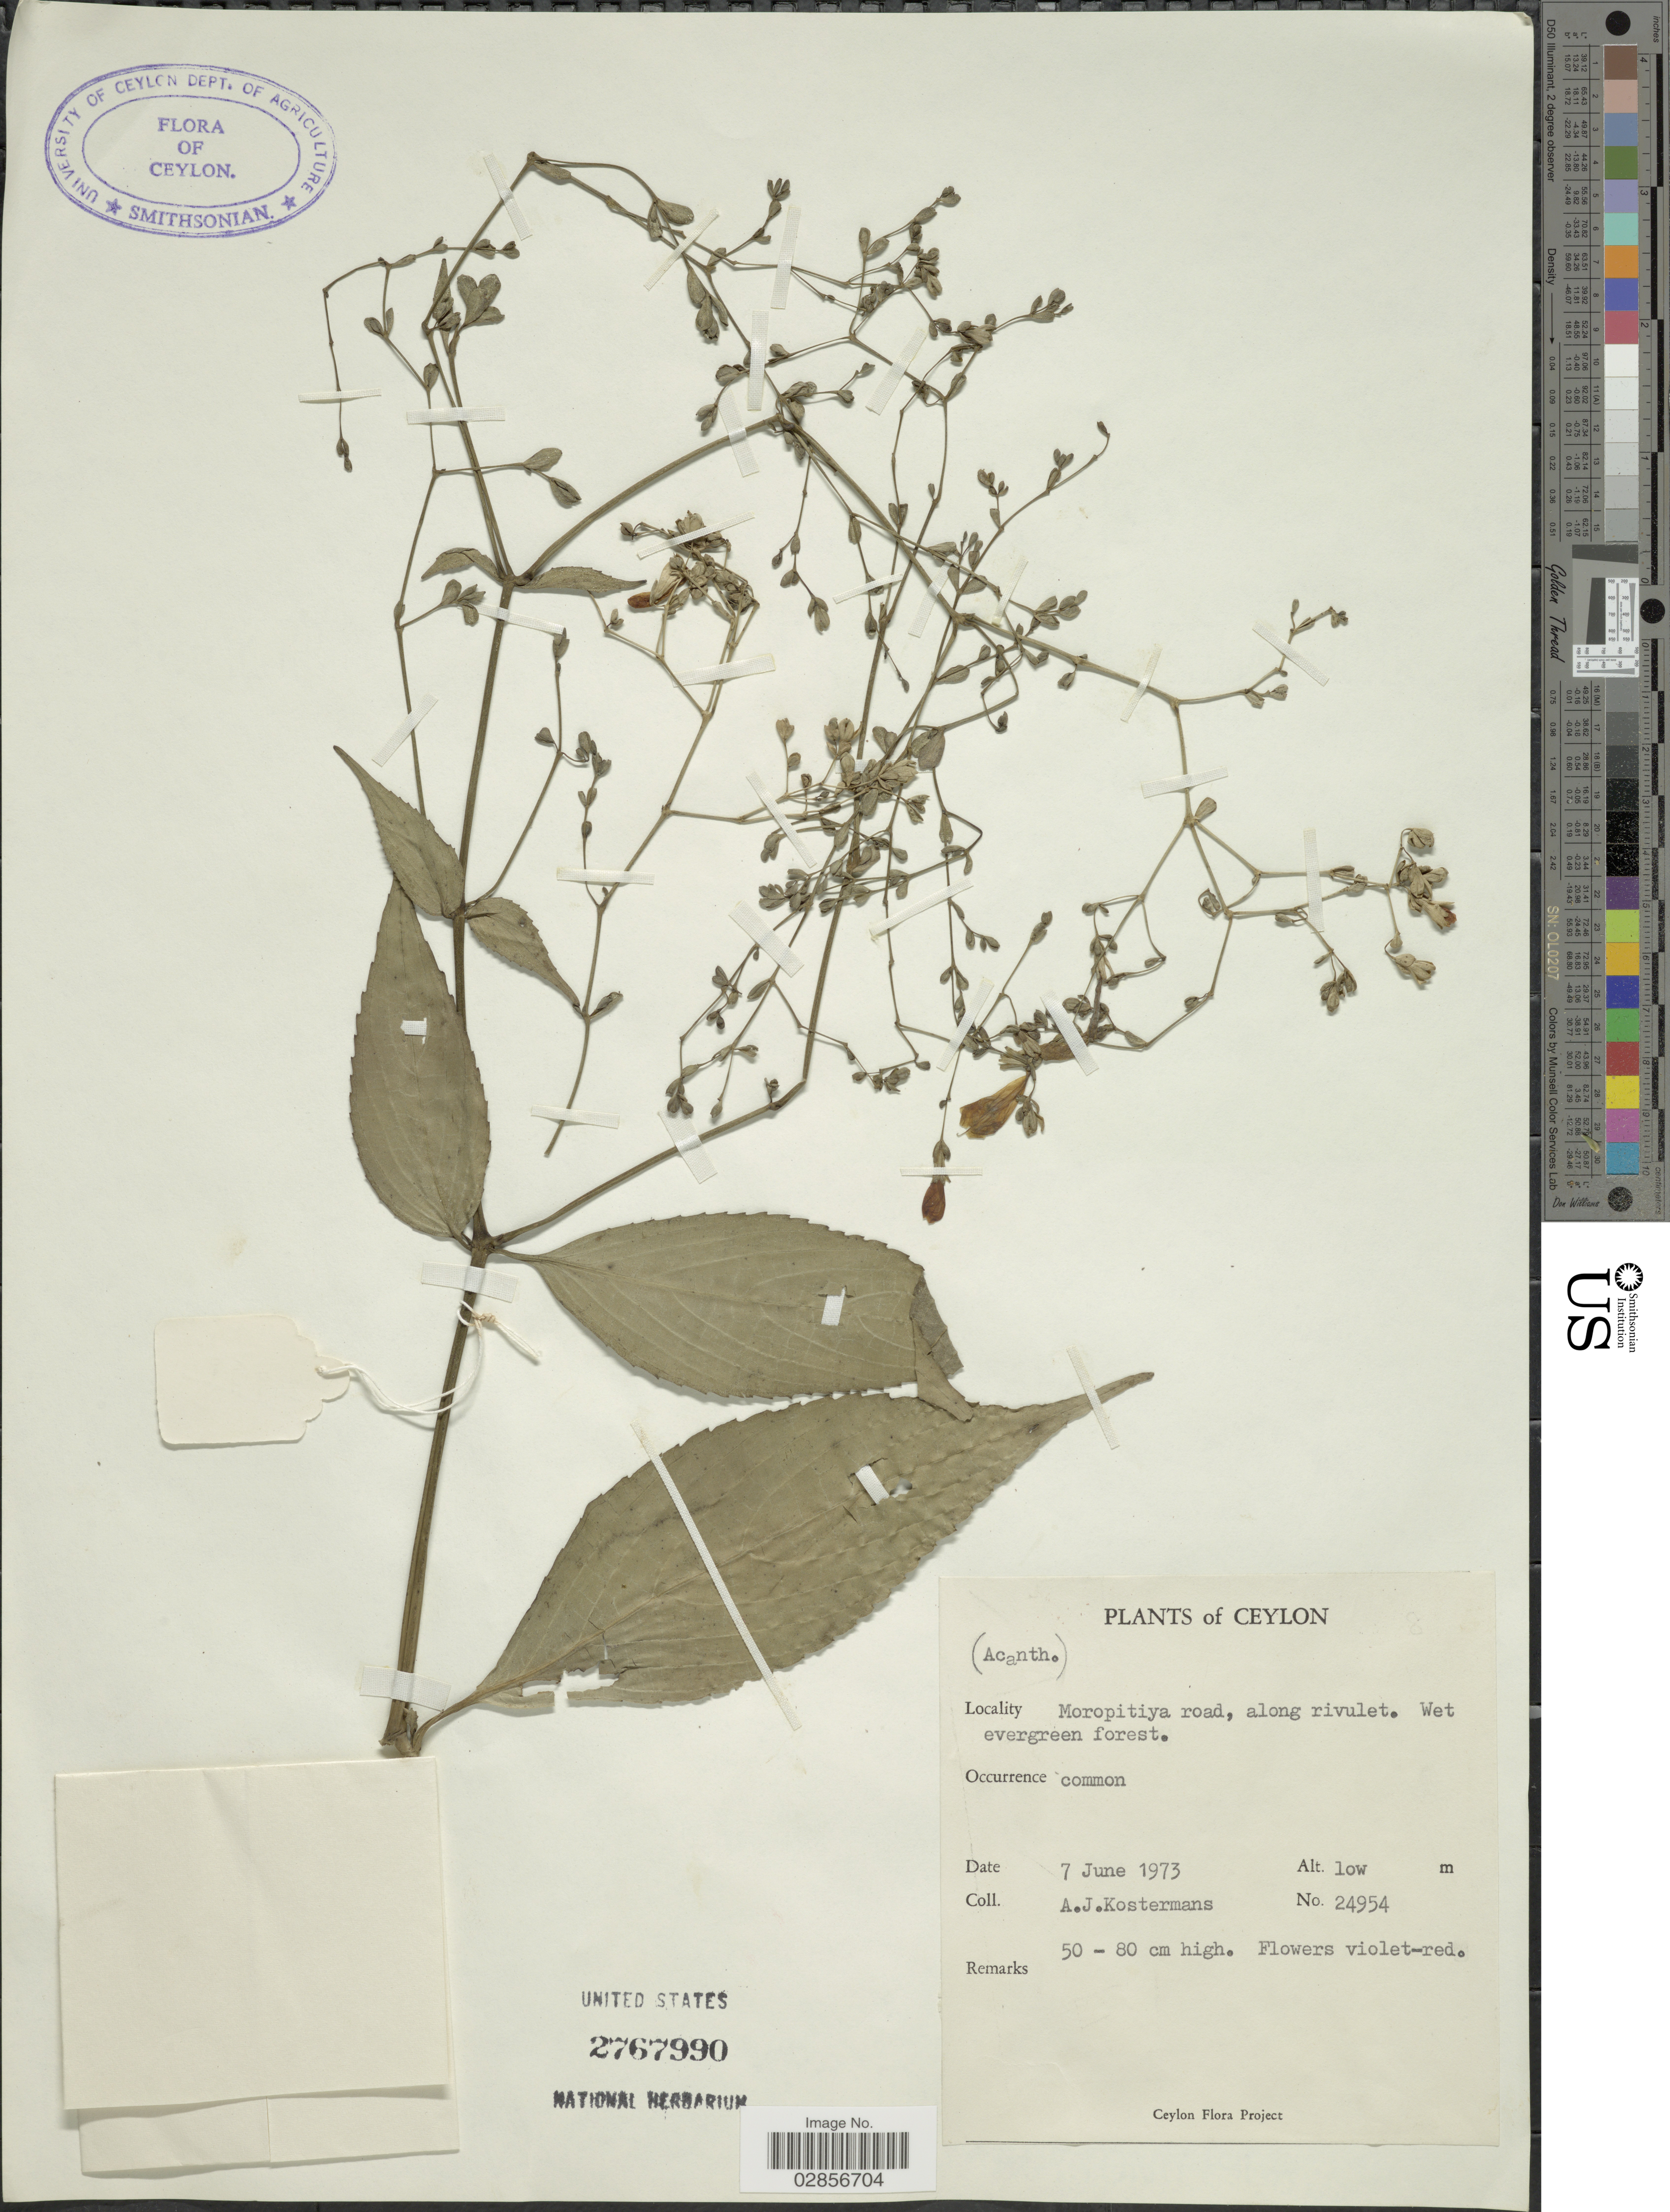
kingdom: Plantae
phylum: Tracheophyta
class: Magnoliopsida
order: Lamiales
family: Acanthaceae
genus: Strobilanthes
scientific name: Strobilanthes sp.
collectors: A. J. G. Kostermans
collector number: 24954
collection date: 1973-06-07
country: Sri Lanka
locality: Ceylon, Moropitiya road, along rivulet.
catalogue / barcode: US 2767990